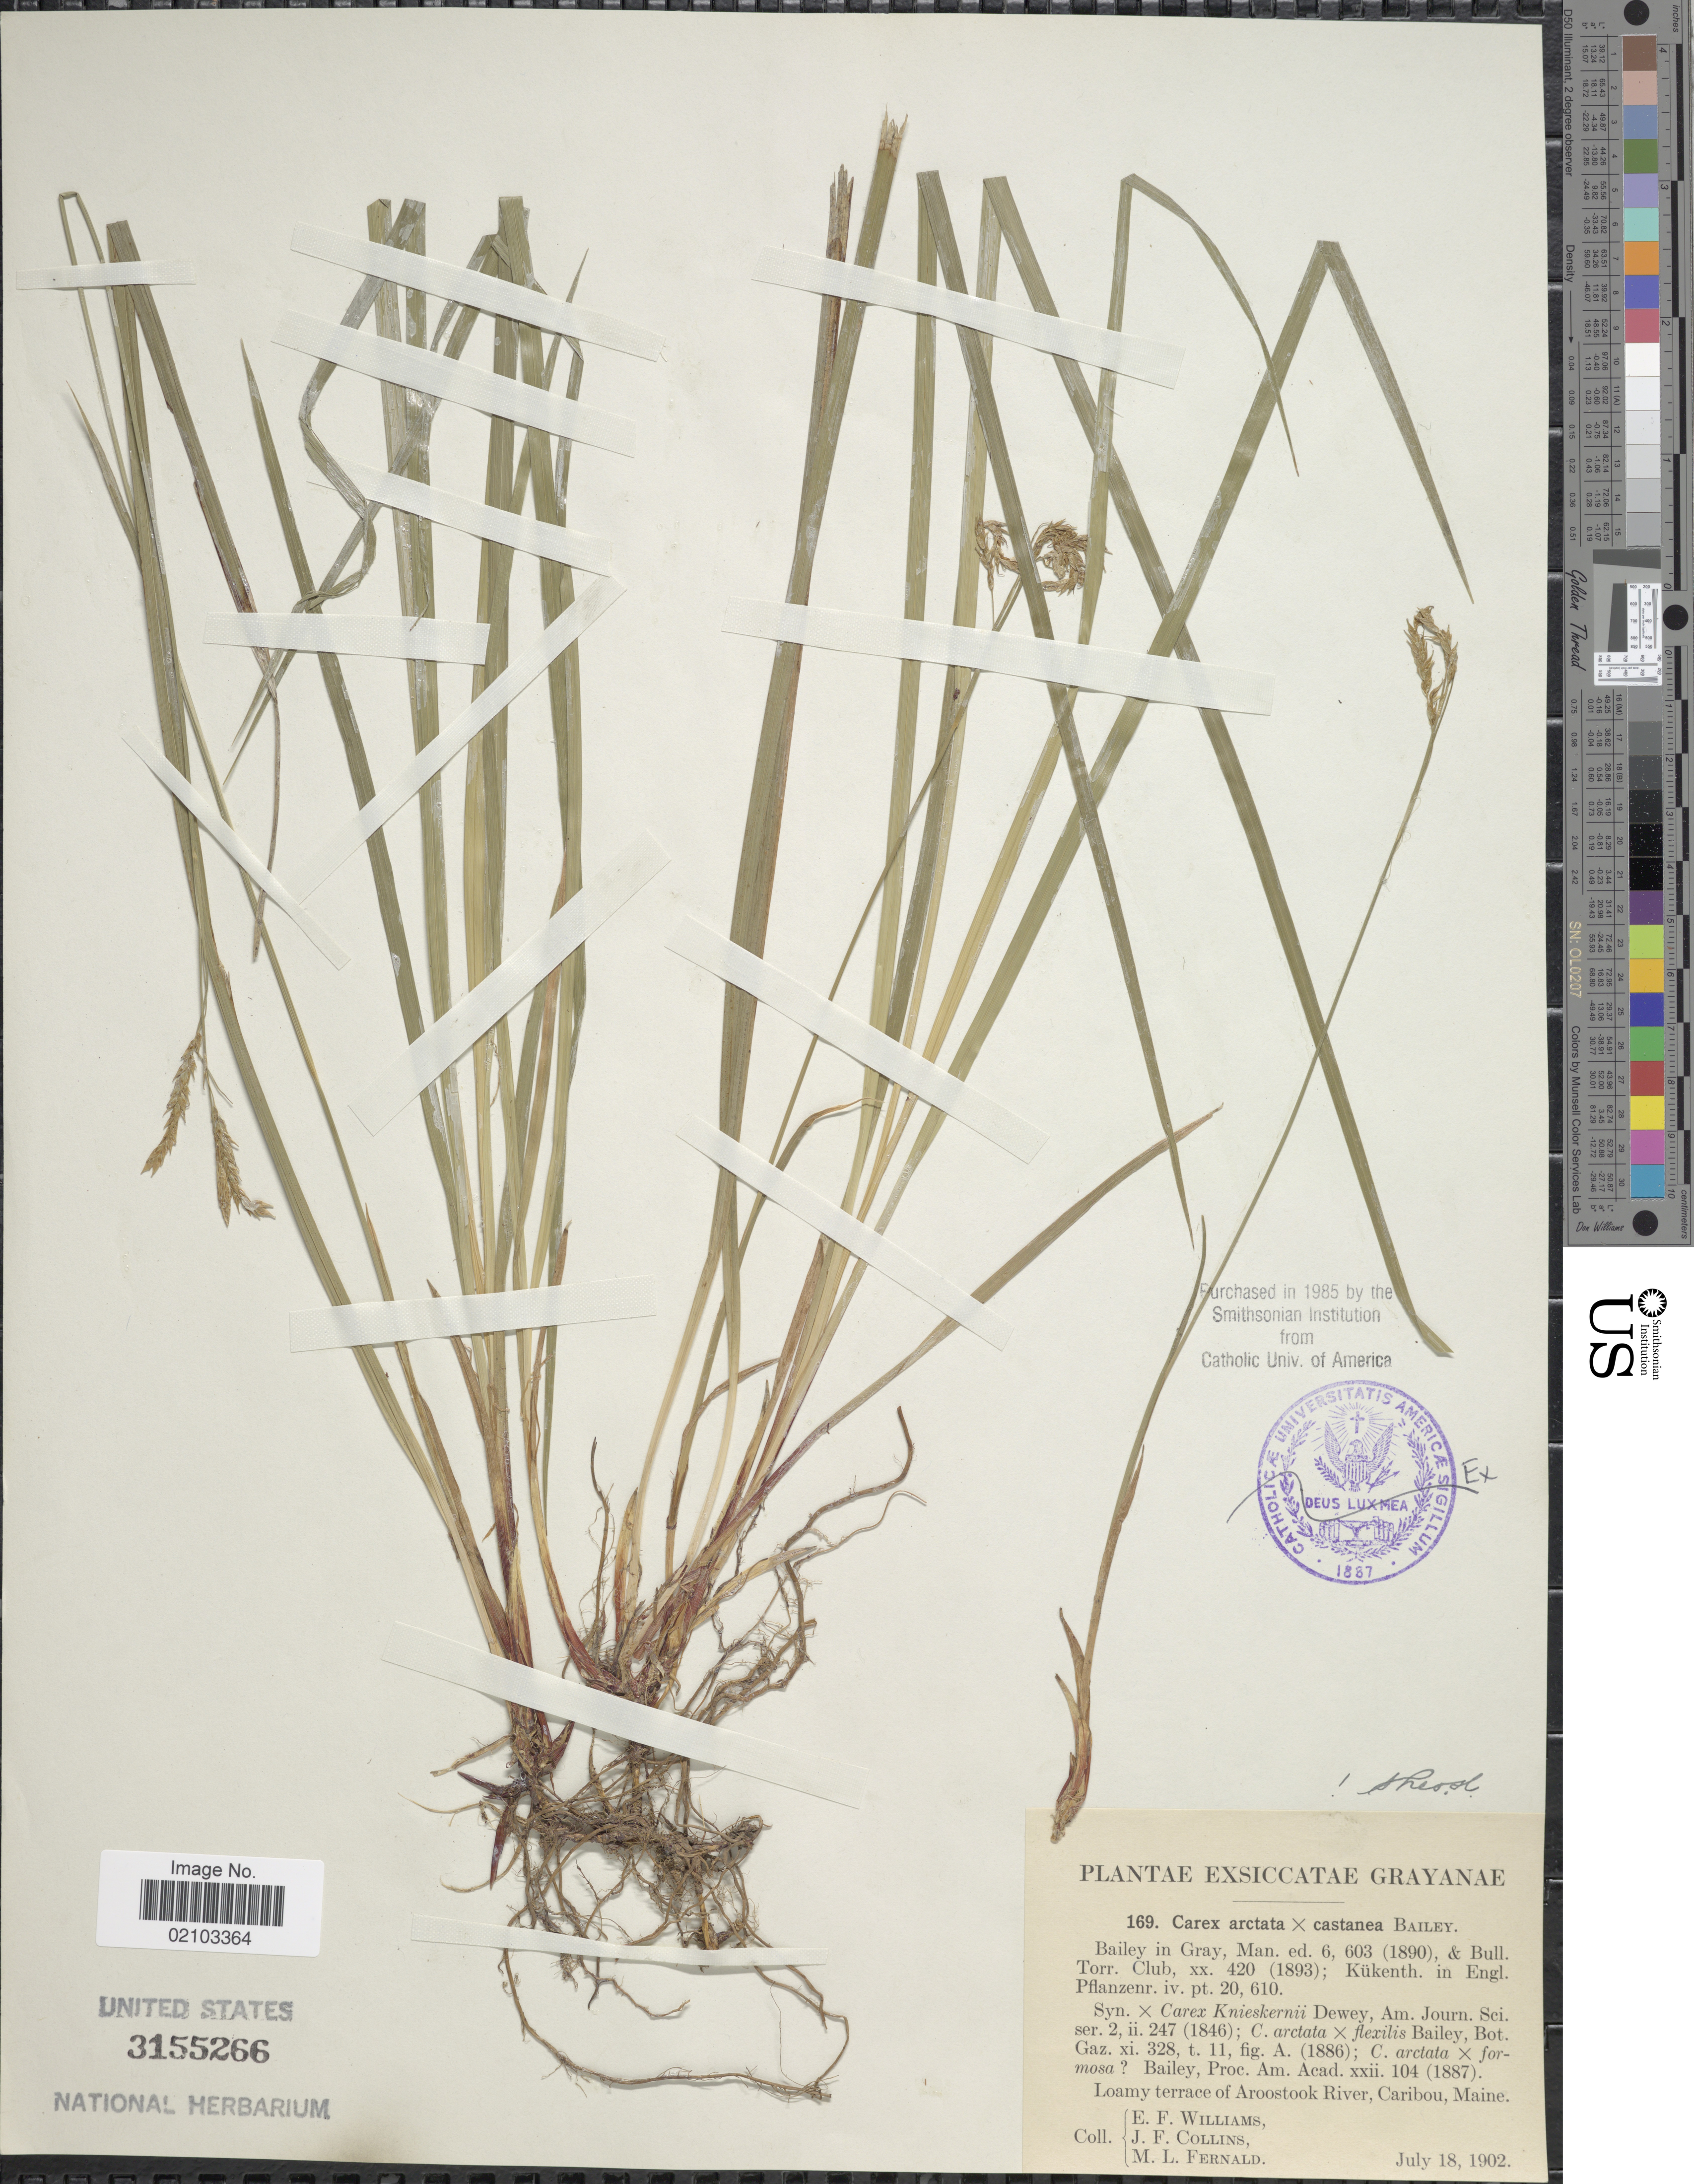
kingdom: Plantae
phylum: Tracheophyta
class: Liliopsida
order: Poales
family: Cyperaceae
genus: Carex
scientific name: Carex arctata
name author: Boott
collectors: E. Williams, J. Collins & M. L. Fernald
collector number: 169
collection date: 1902-07-18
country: United States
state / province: Maine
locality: Loamy terrace of Aroostook River, Caribou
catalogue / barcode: US 3155266